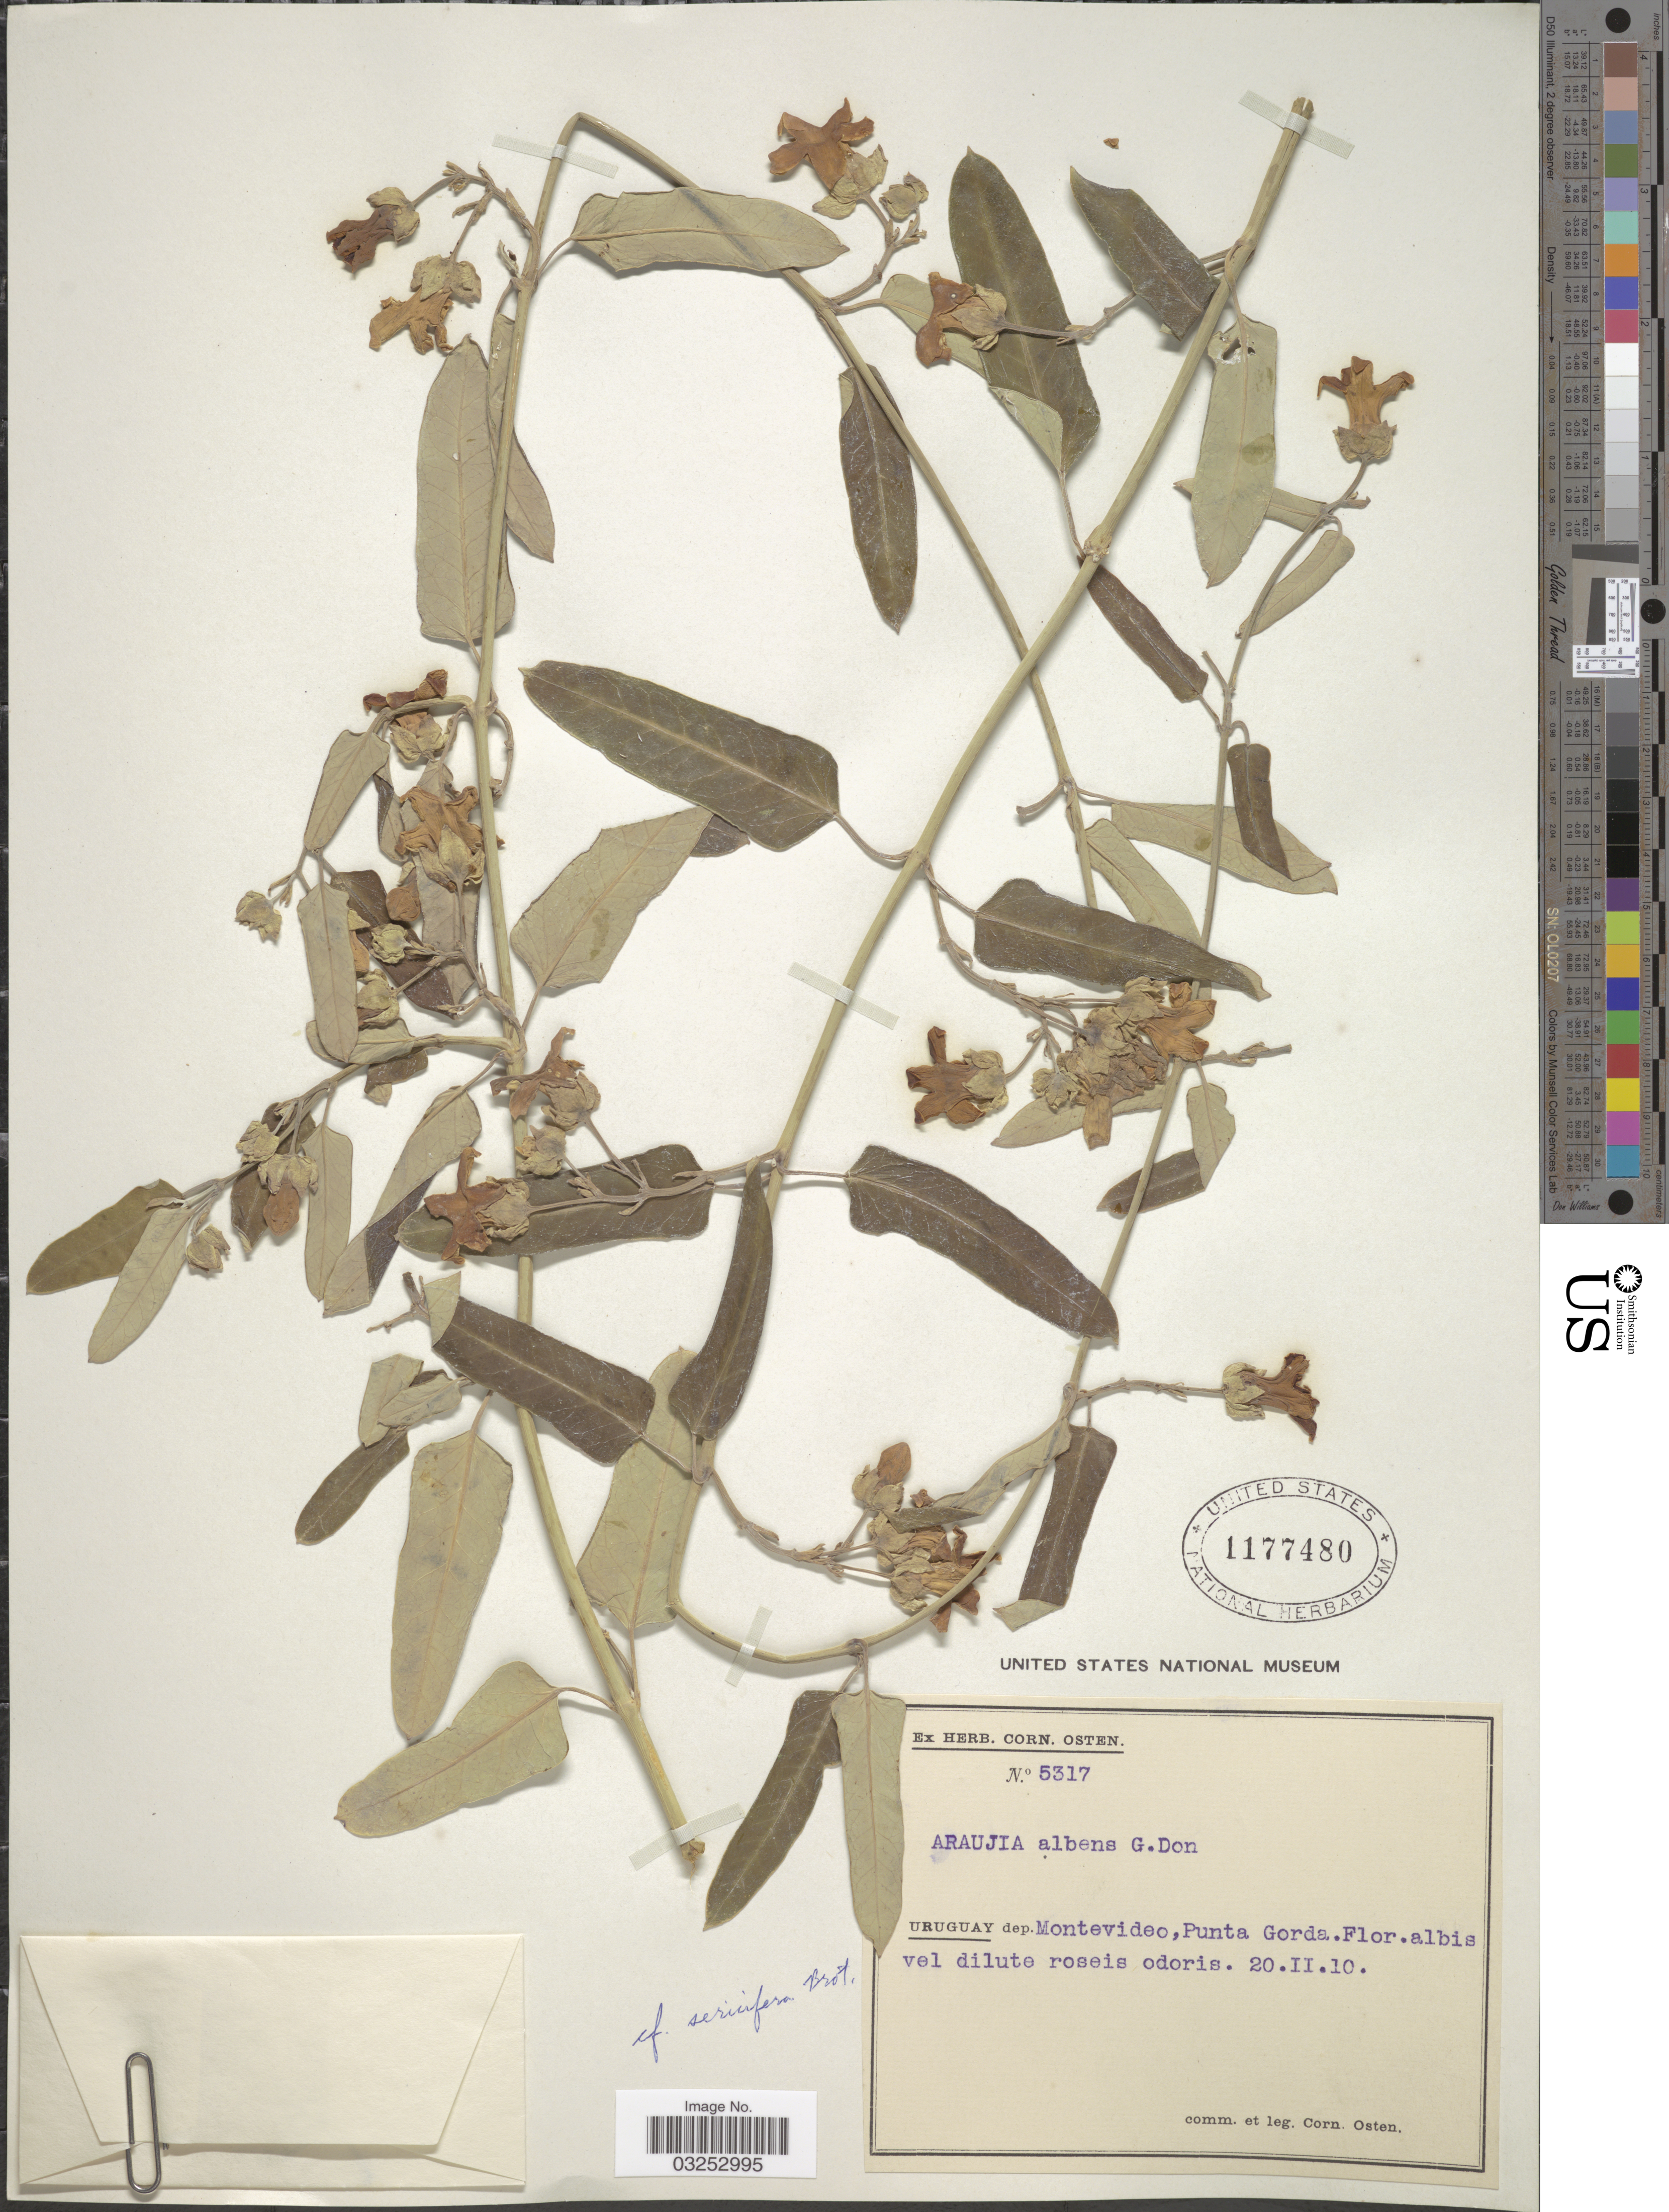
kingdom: Plantae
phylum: Tracheophyta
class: Magnoliopsida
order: Gentianales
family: Apocynaceae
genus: Araujia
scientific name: Araujia albens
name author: (Mart.) G. Don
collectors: C. Osten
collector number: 5317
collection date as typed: Transcribed d/m/y: 20/2/10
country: Uruguay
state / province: Montevideo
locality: Punta Gorda.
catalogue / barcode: US 1177480